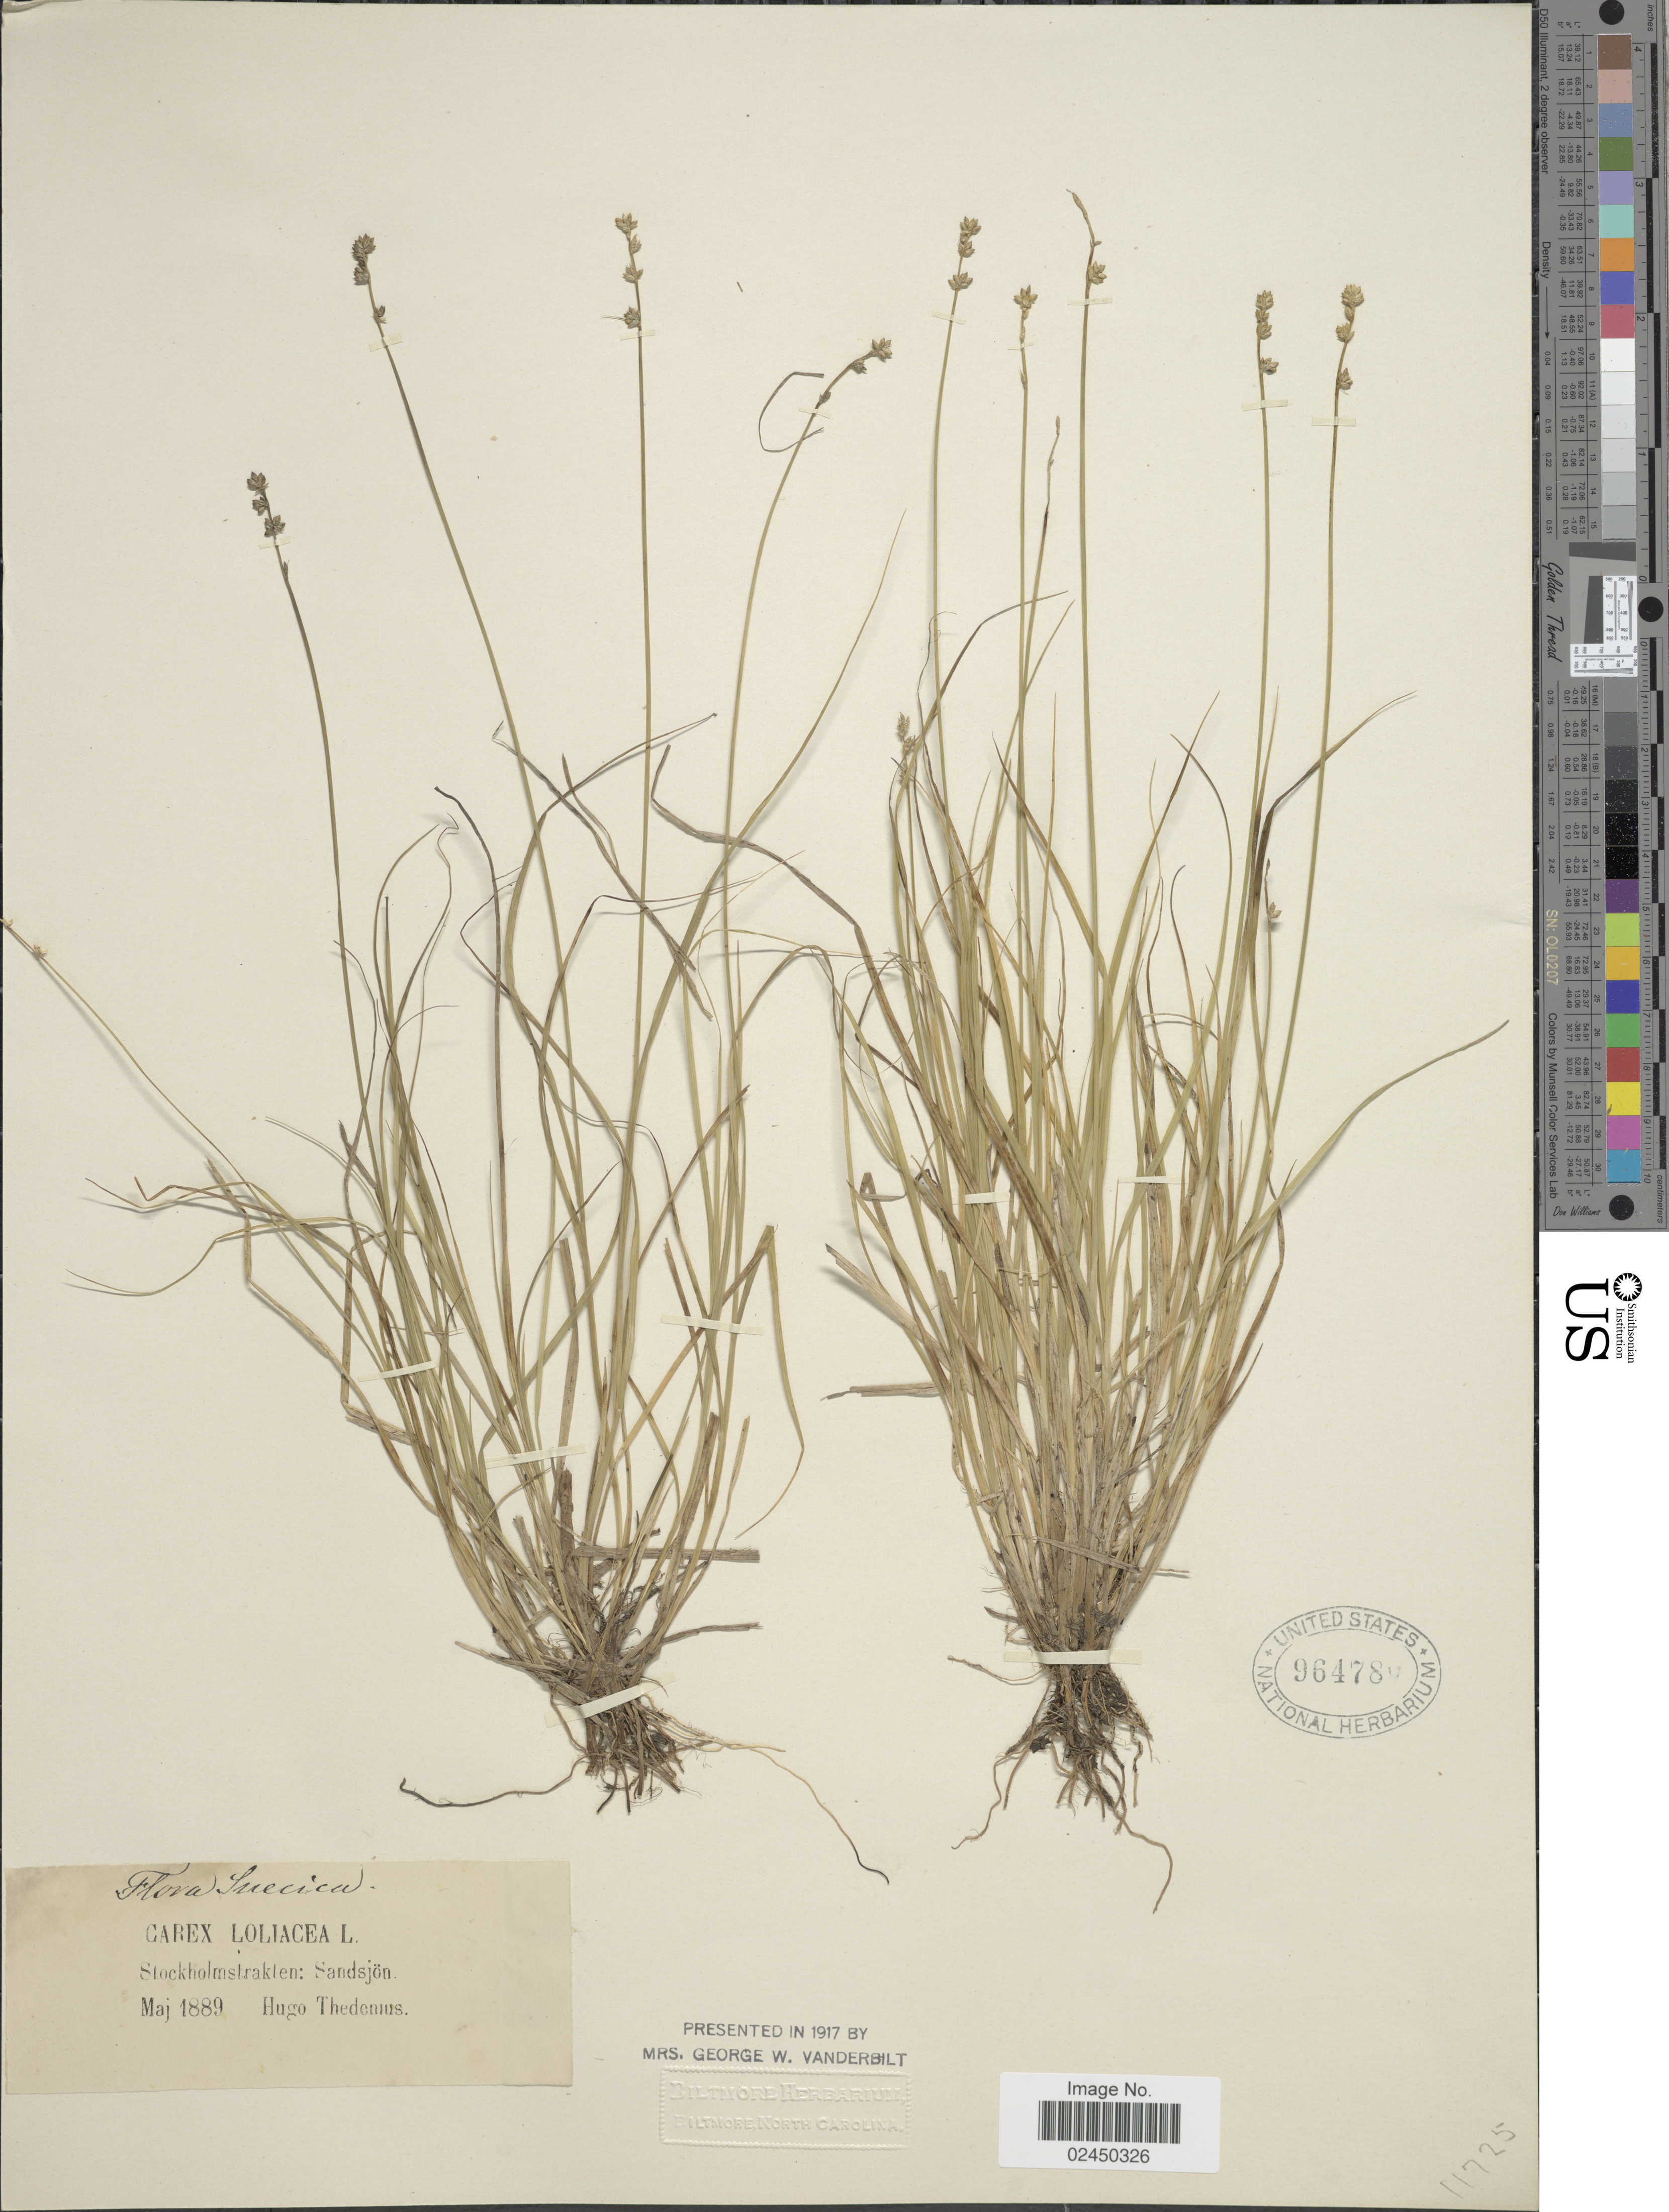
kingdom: Plantae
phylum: Tracheophyta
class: Liliopsida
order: Poales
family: Cyperaceae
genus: Carex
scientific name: Carex loliacea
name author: L.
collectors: H. Thedenius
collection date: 1889-05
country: Sweden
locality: Stockholmstraklen: Sandsjön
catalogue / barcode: US 964780